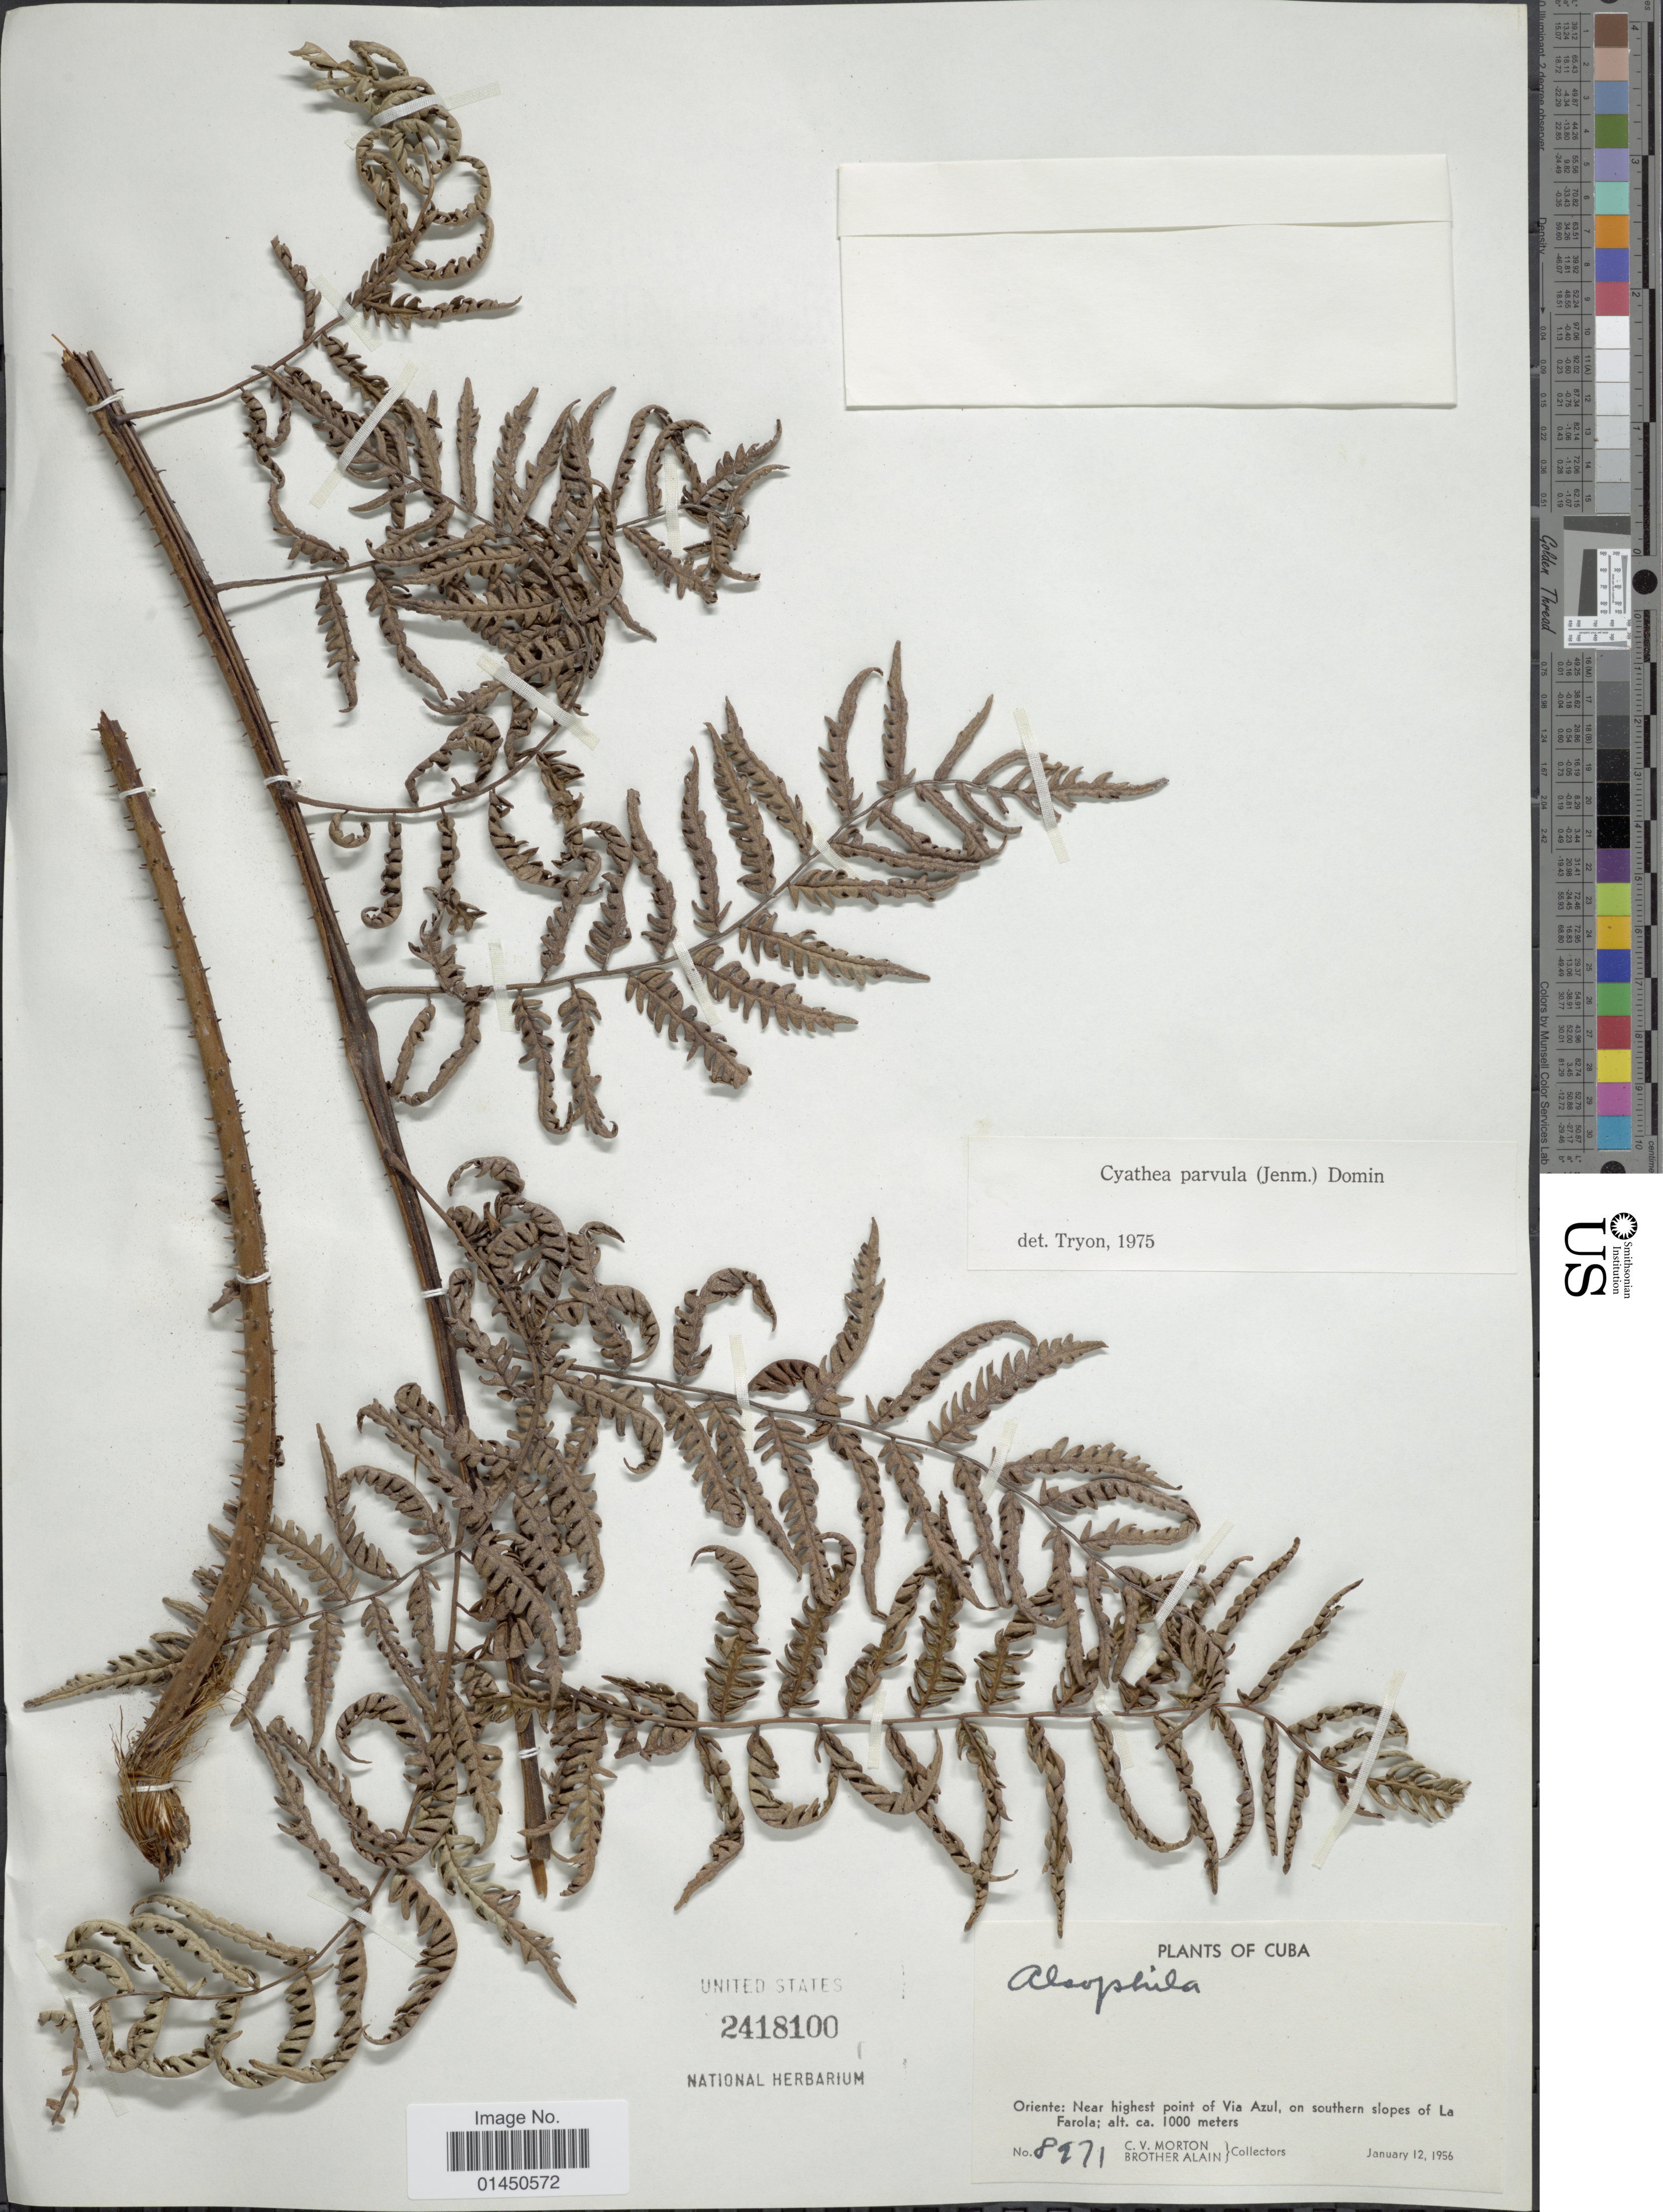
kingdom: Plantae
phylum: Tracheophyta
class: Polypodiopsida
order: Cyatheales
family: Cyatheaceae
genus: Cyathea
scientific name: Cyathea parvula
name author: (Jenman) Domin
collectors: C. V. Morton & A. H. Liogier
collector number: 8971*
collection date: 1956-01-12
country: Cuba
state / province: Oriente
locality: Near highest point of Via Azul, on southern slopes of La Farola.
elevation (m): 1000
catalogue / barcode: US 2418100